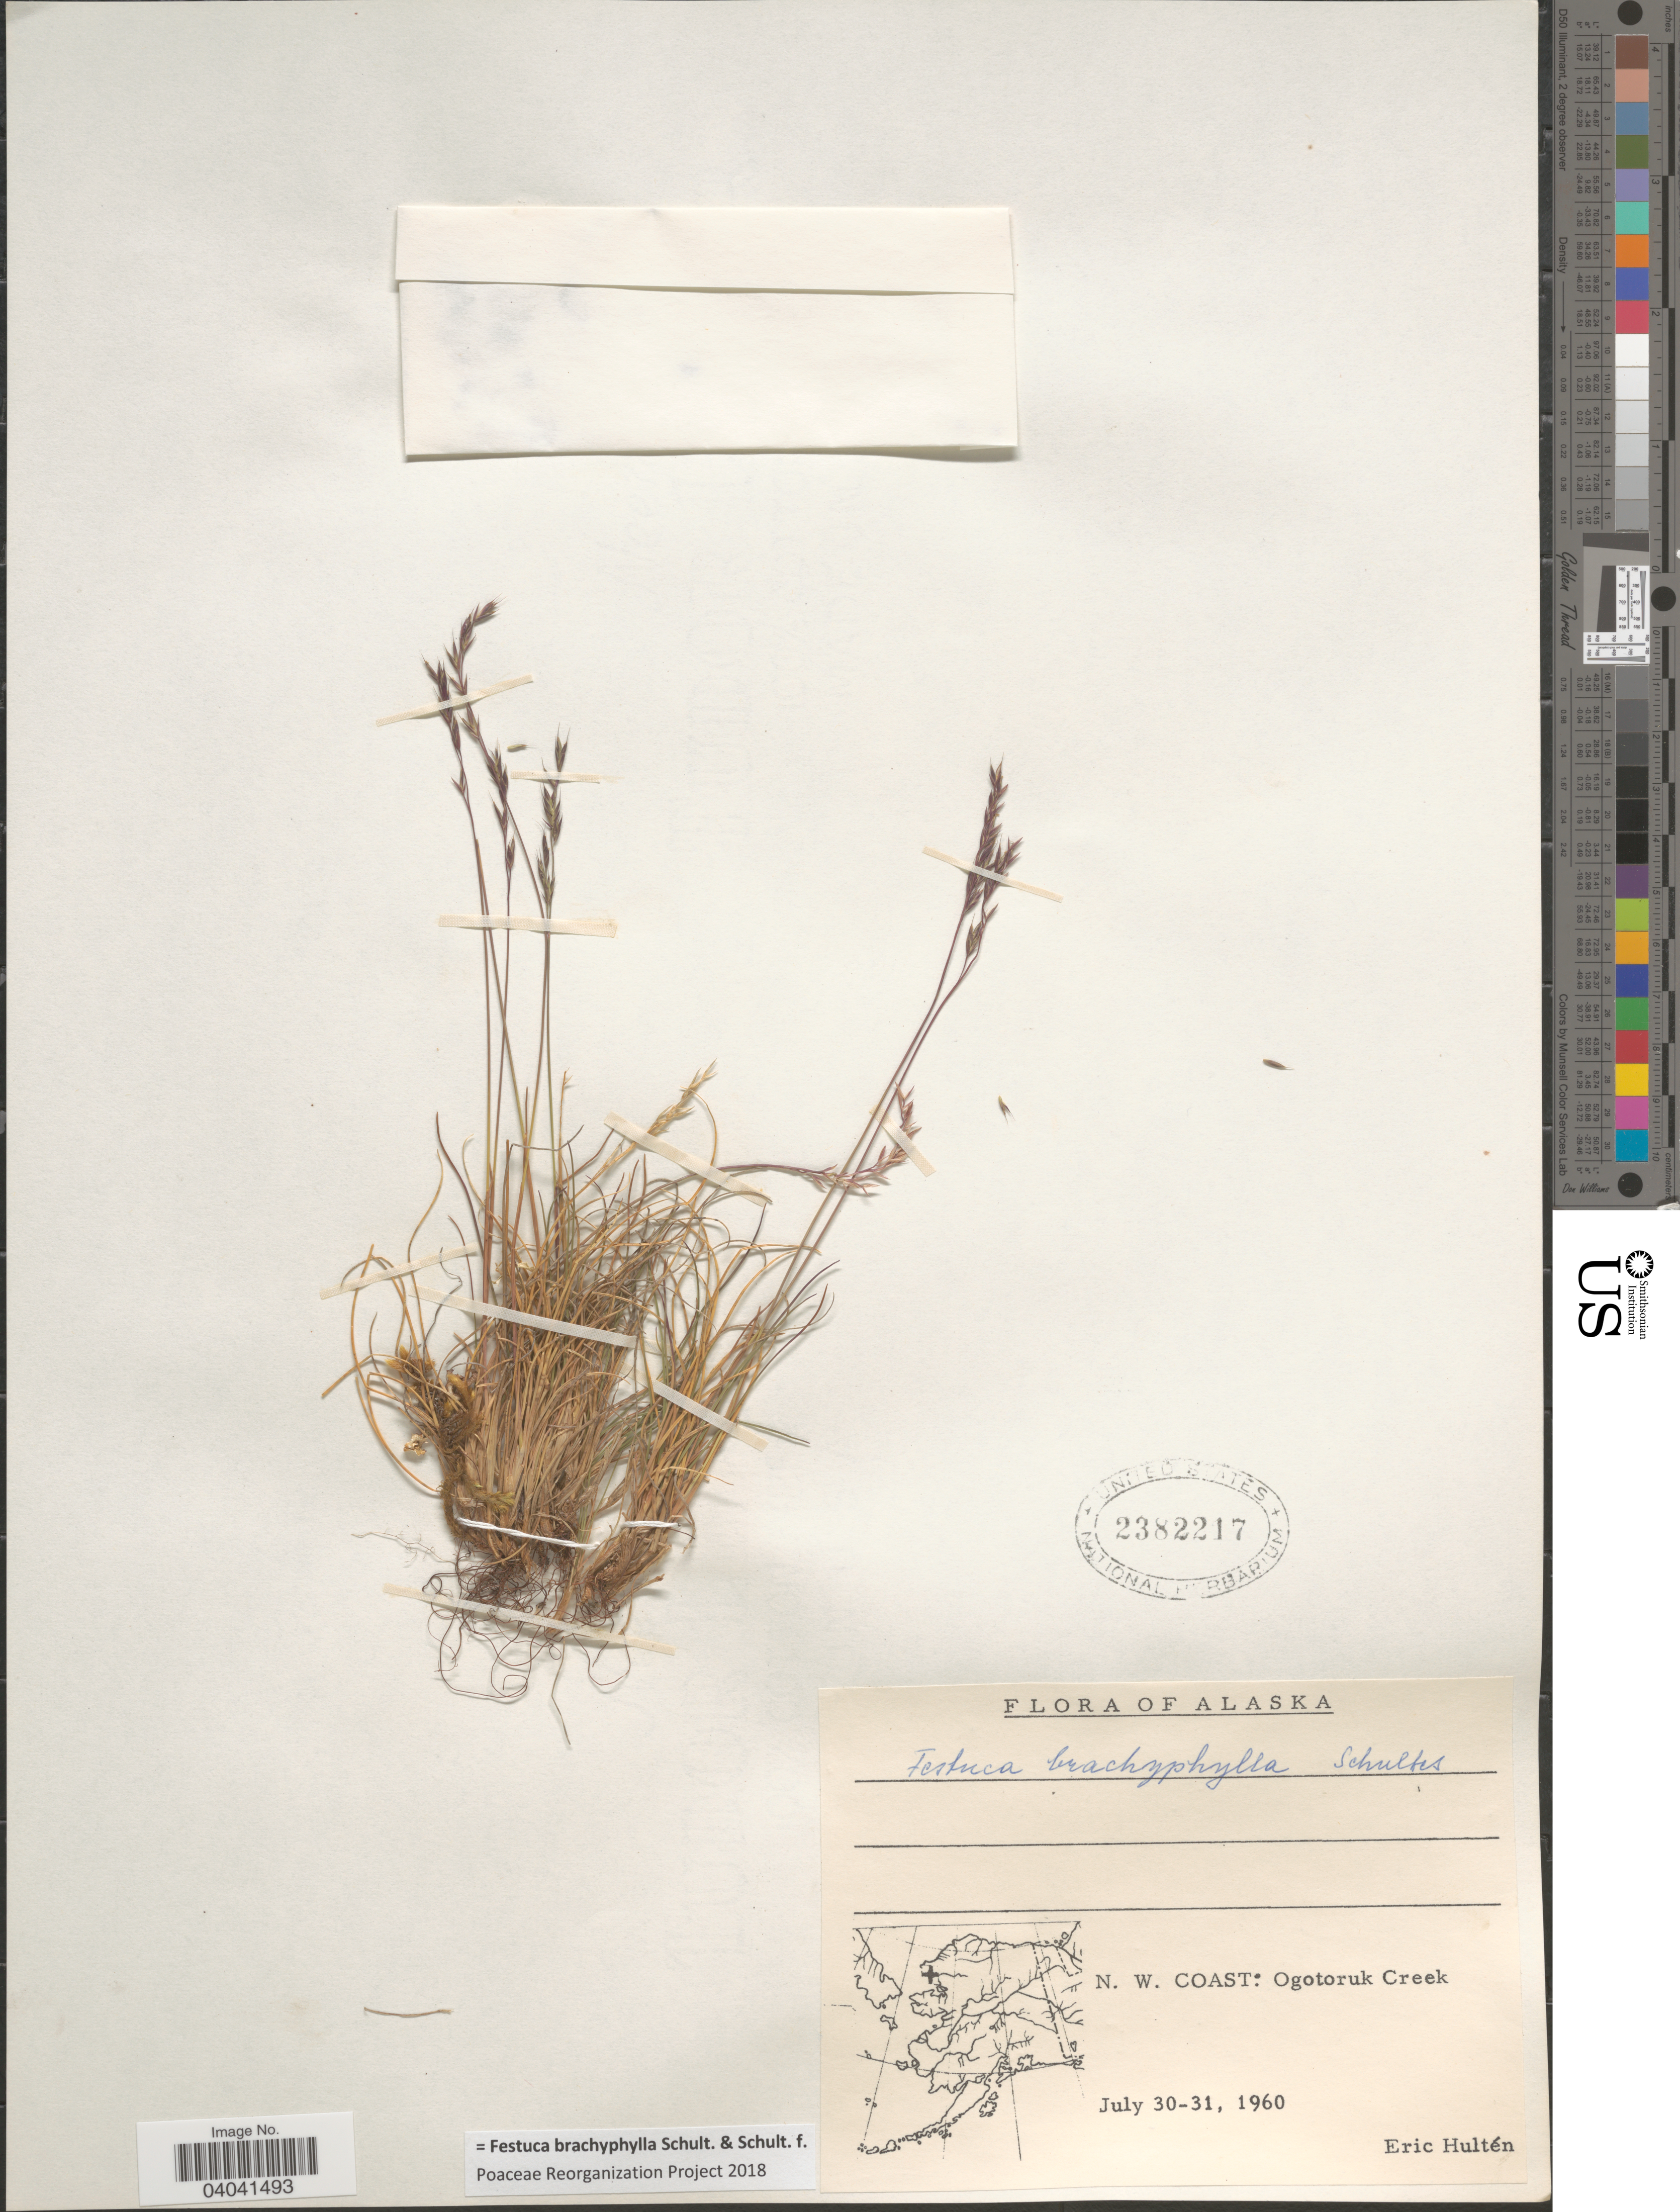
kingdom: Plantae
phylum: Tracheophyta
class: Liliopsida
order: Poales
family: Poaceae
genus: Festuca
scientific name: Festuca brachyphylla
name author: Schult. & Schult. f.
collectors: E. G. Hultén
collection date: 1960-07-30/1960-07-31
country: United States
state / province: Alaska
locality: N. W. Coast: Ogotoruk Creek.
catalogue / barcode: US 2382217